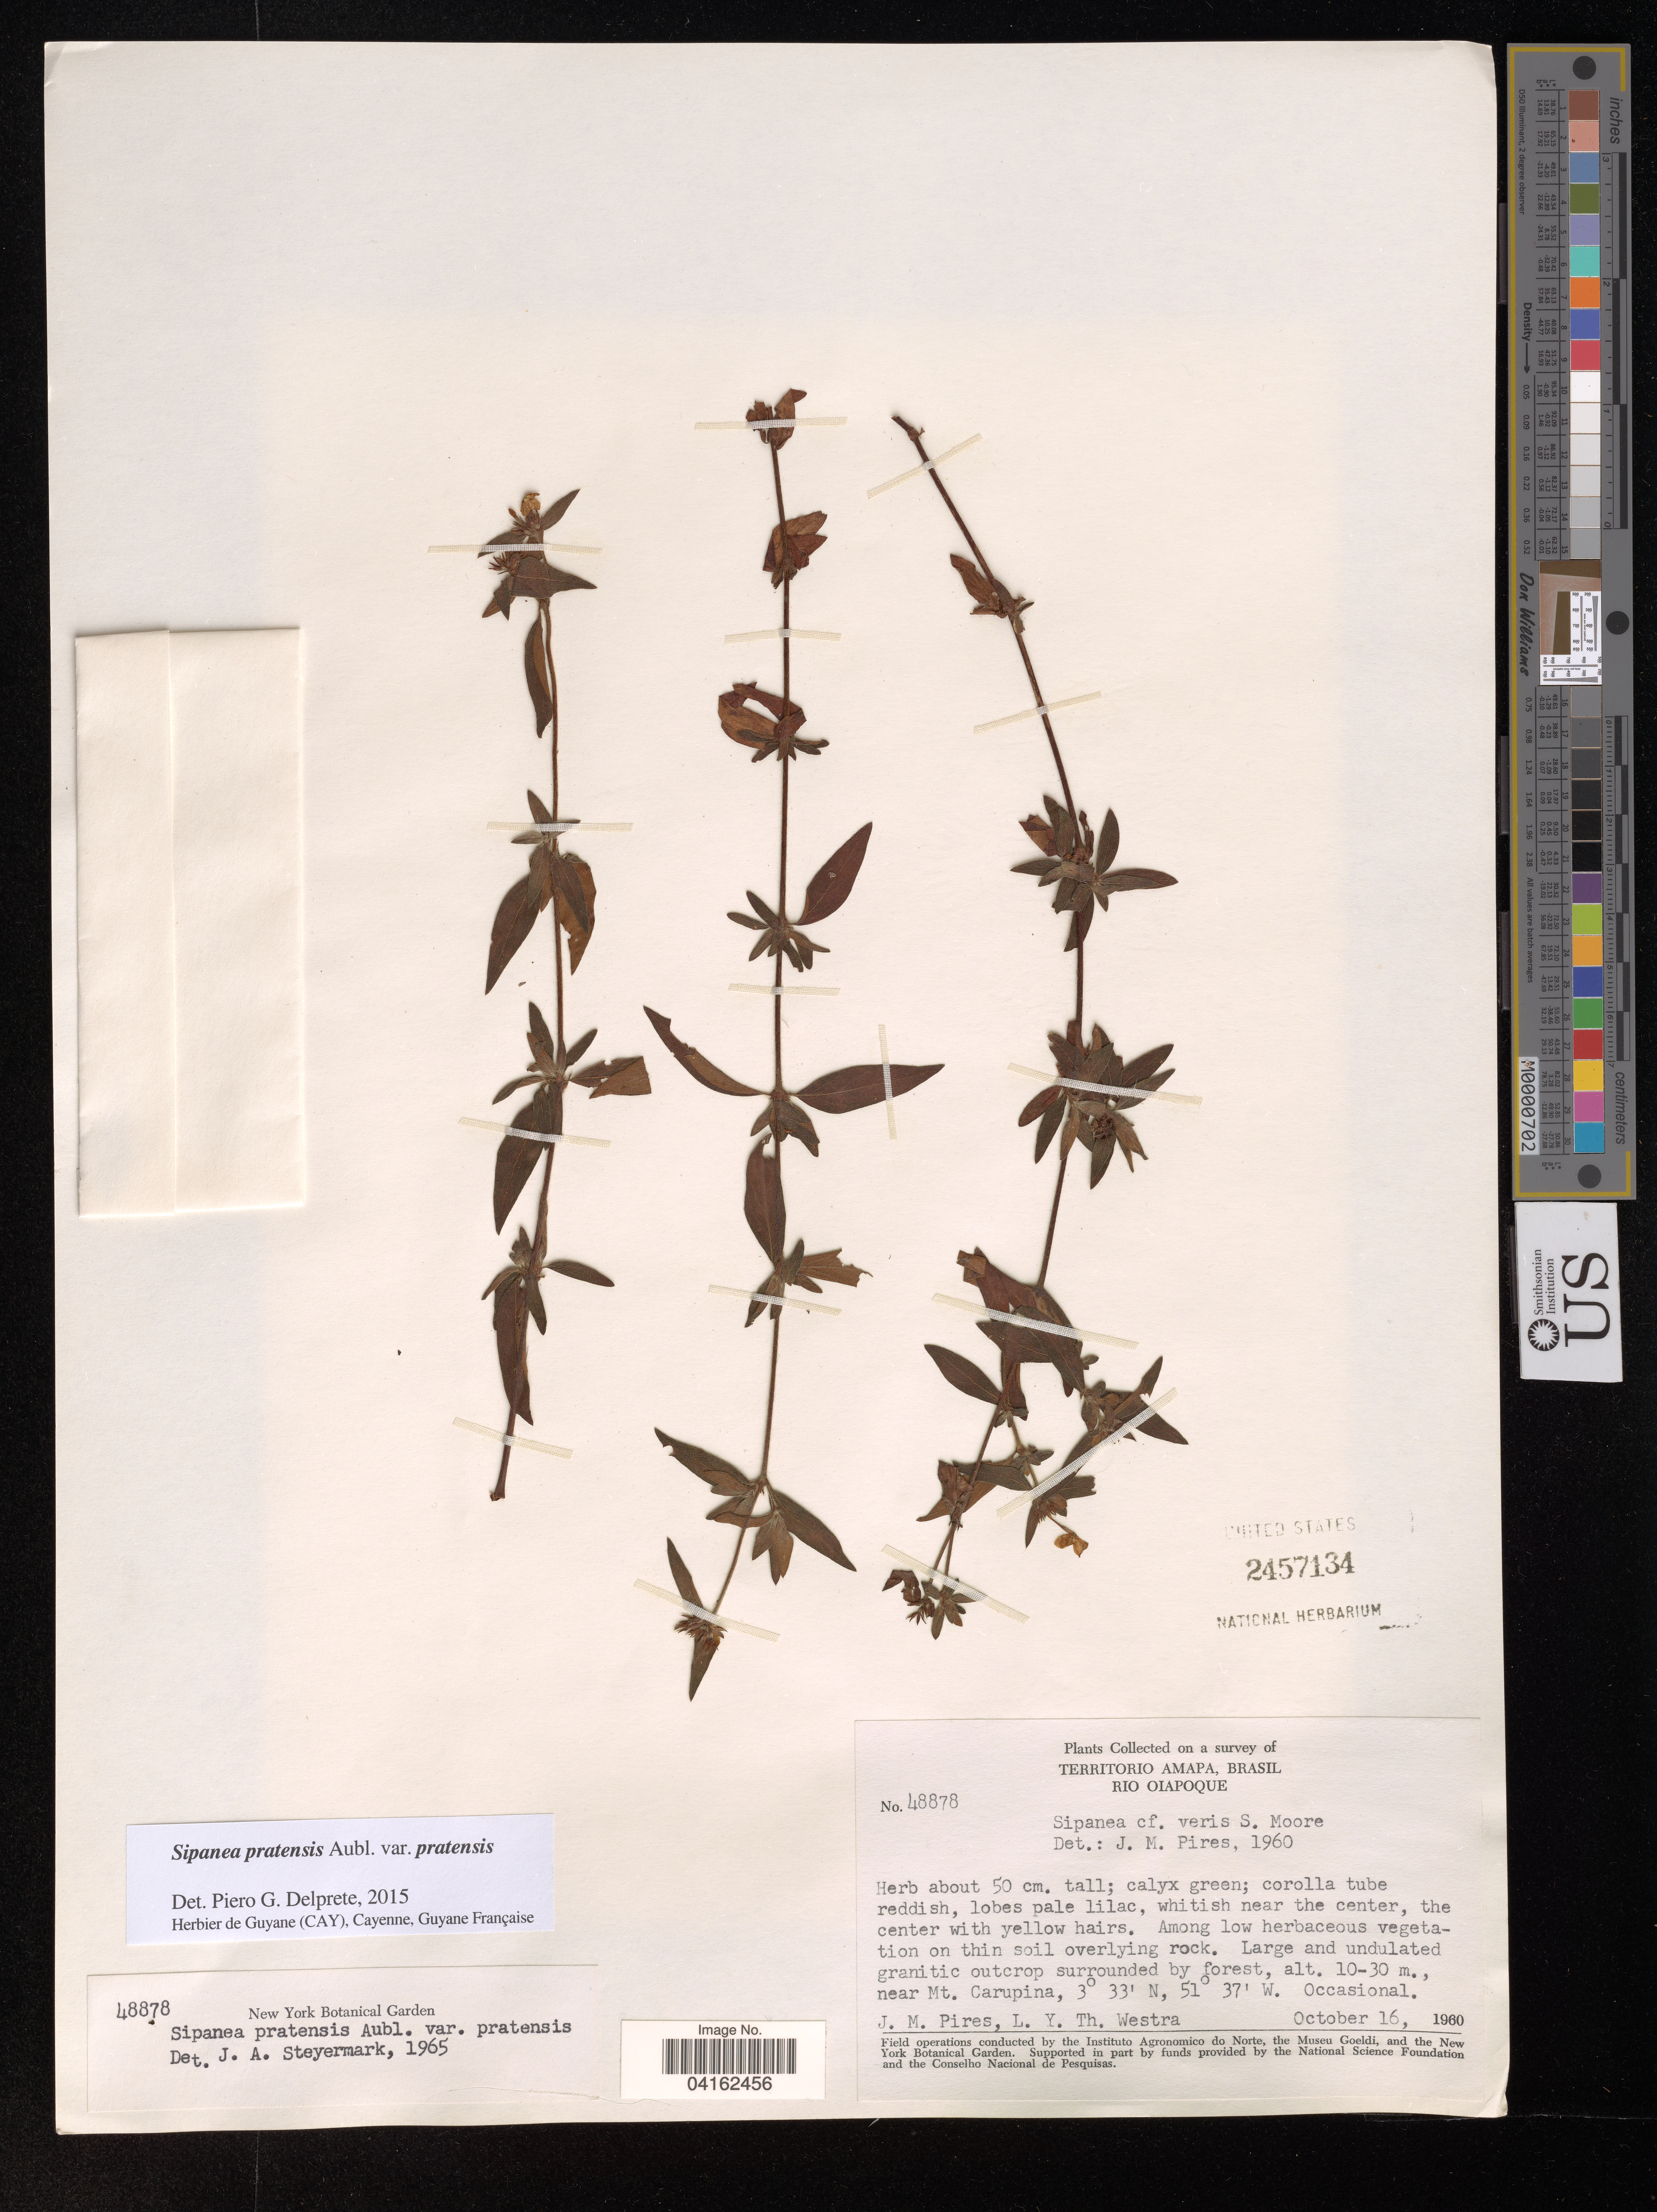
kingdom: Plantae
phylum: Tracheophyta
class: Magnoliopsida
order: Gentianales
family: Rubiaceae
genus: Sipanea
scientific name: Sipanea pratensis var. pratensis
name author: Aubl.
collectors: J. Pires & L. Y. T. Westra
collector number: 48878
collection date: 1960-10-16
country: Brazil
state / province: Amapá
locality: Rio Oiapoque. Near Mt. Carupina.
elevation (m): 10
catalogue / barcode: US 2457134